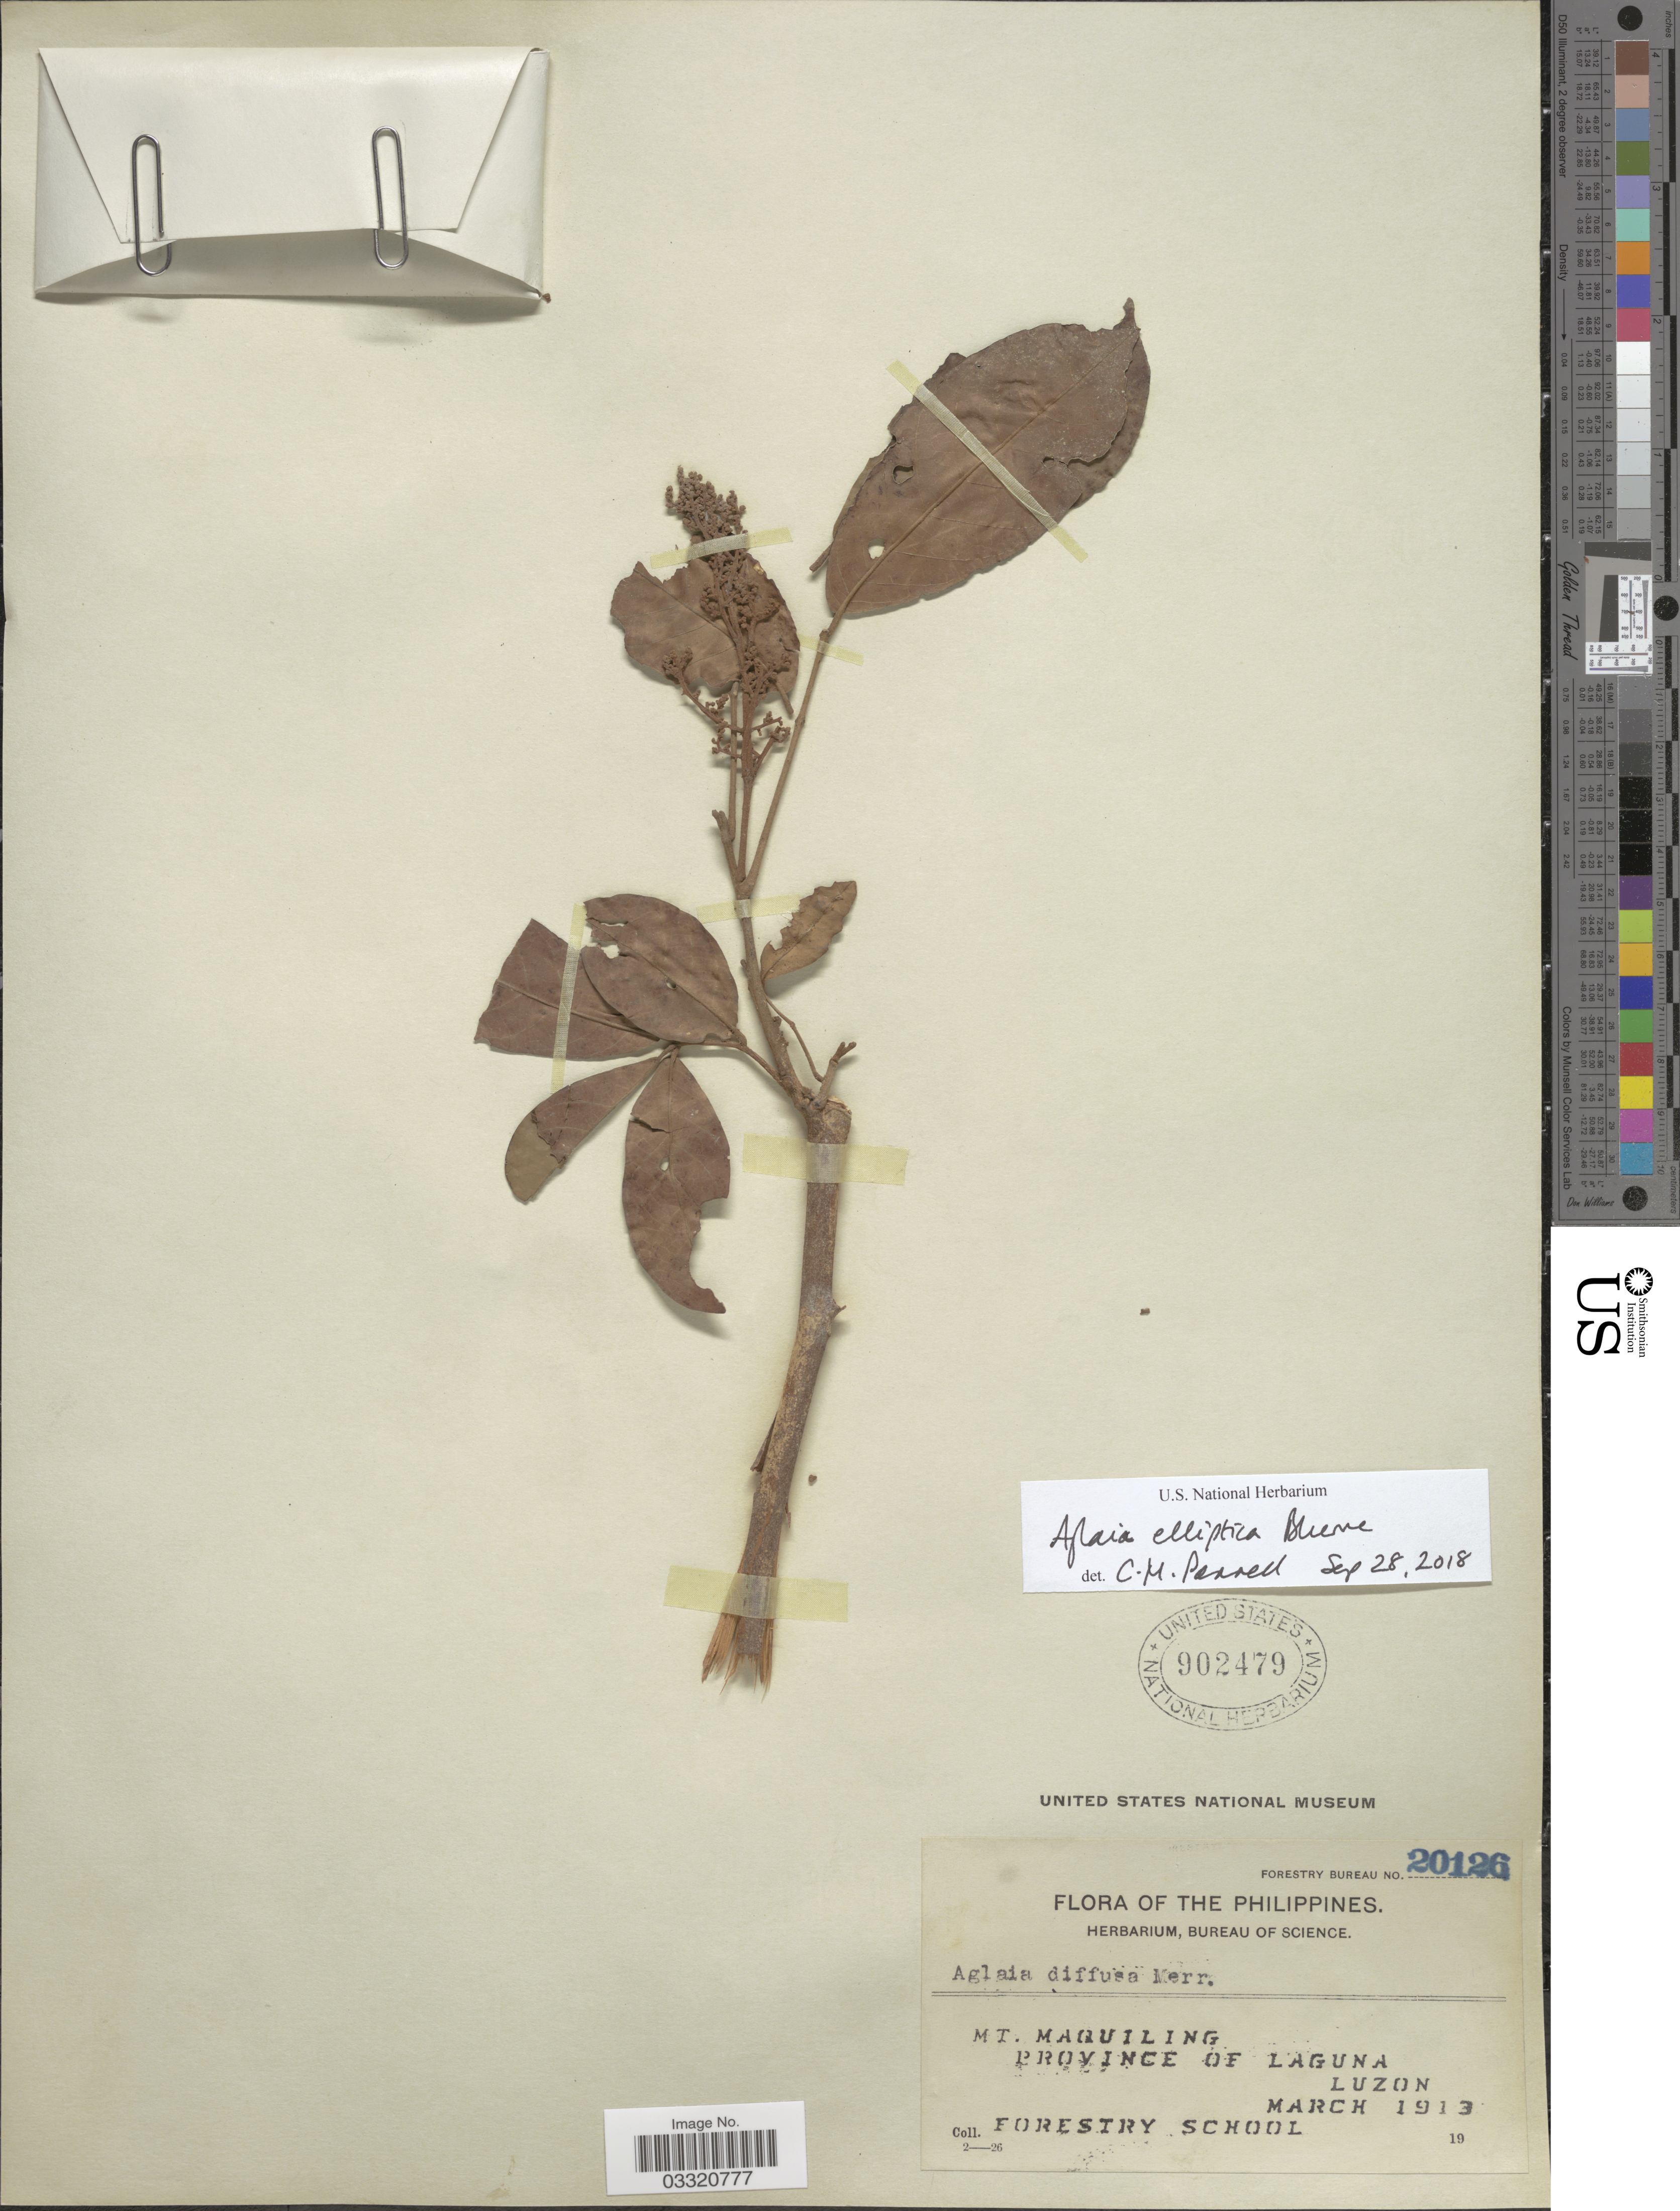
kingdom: Plantae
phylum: Tracheophyta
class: Magnoliopsida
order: Sapindales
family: Meliaceae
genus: Aglaia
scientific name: Aglaia elliptica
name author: Blume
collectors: Forestry School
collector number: Forestry Bureau 20126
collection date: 1913-03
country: Philippines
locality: Mt. Maquiling. Province of Laguna, Luzon.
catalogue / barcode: US 902479